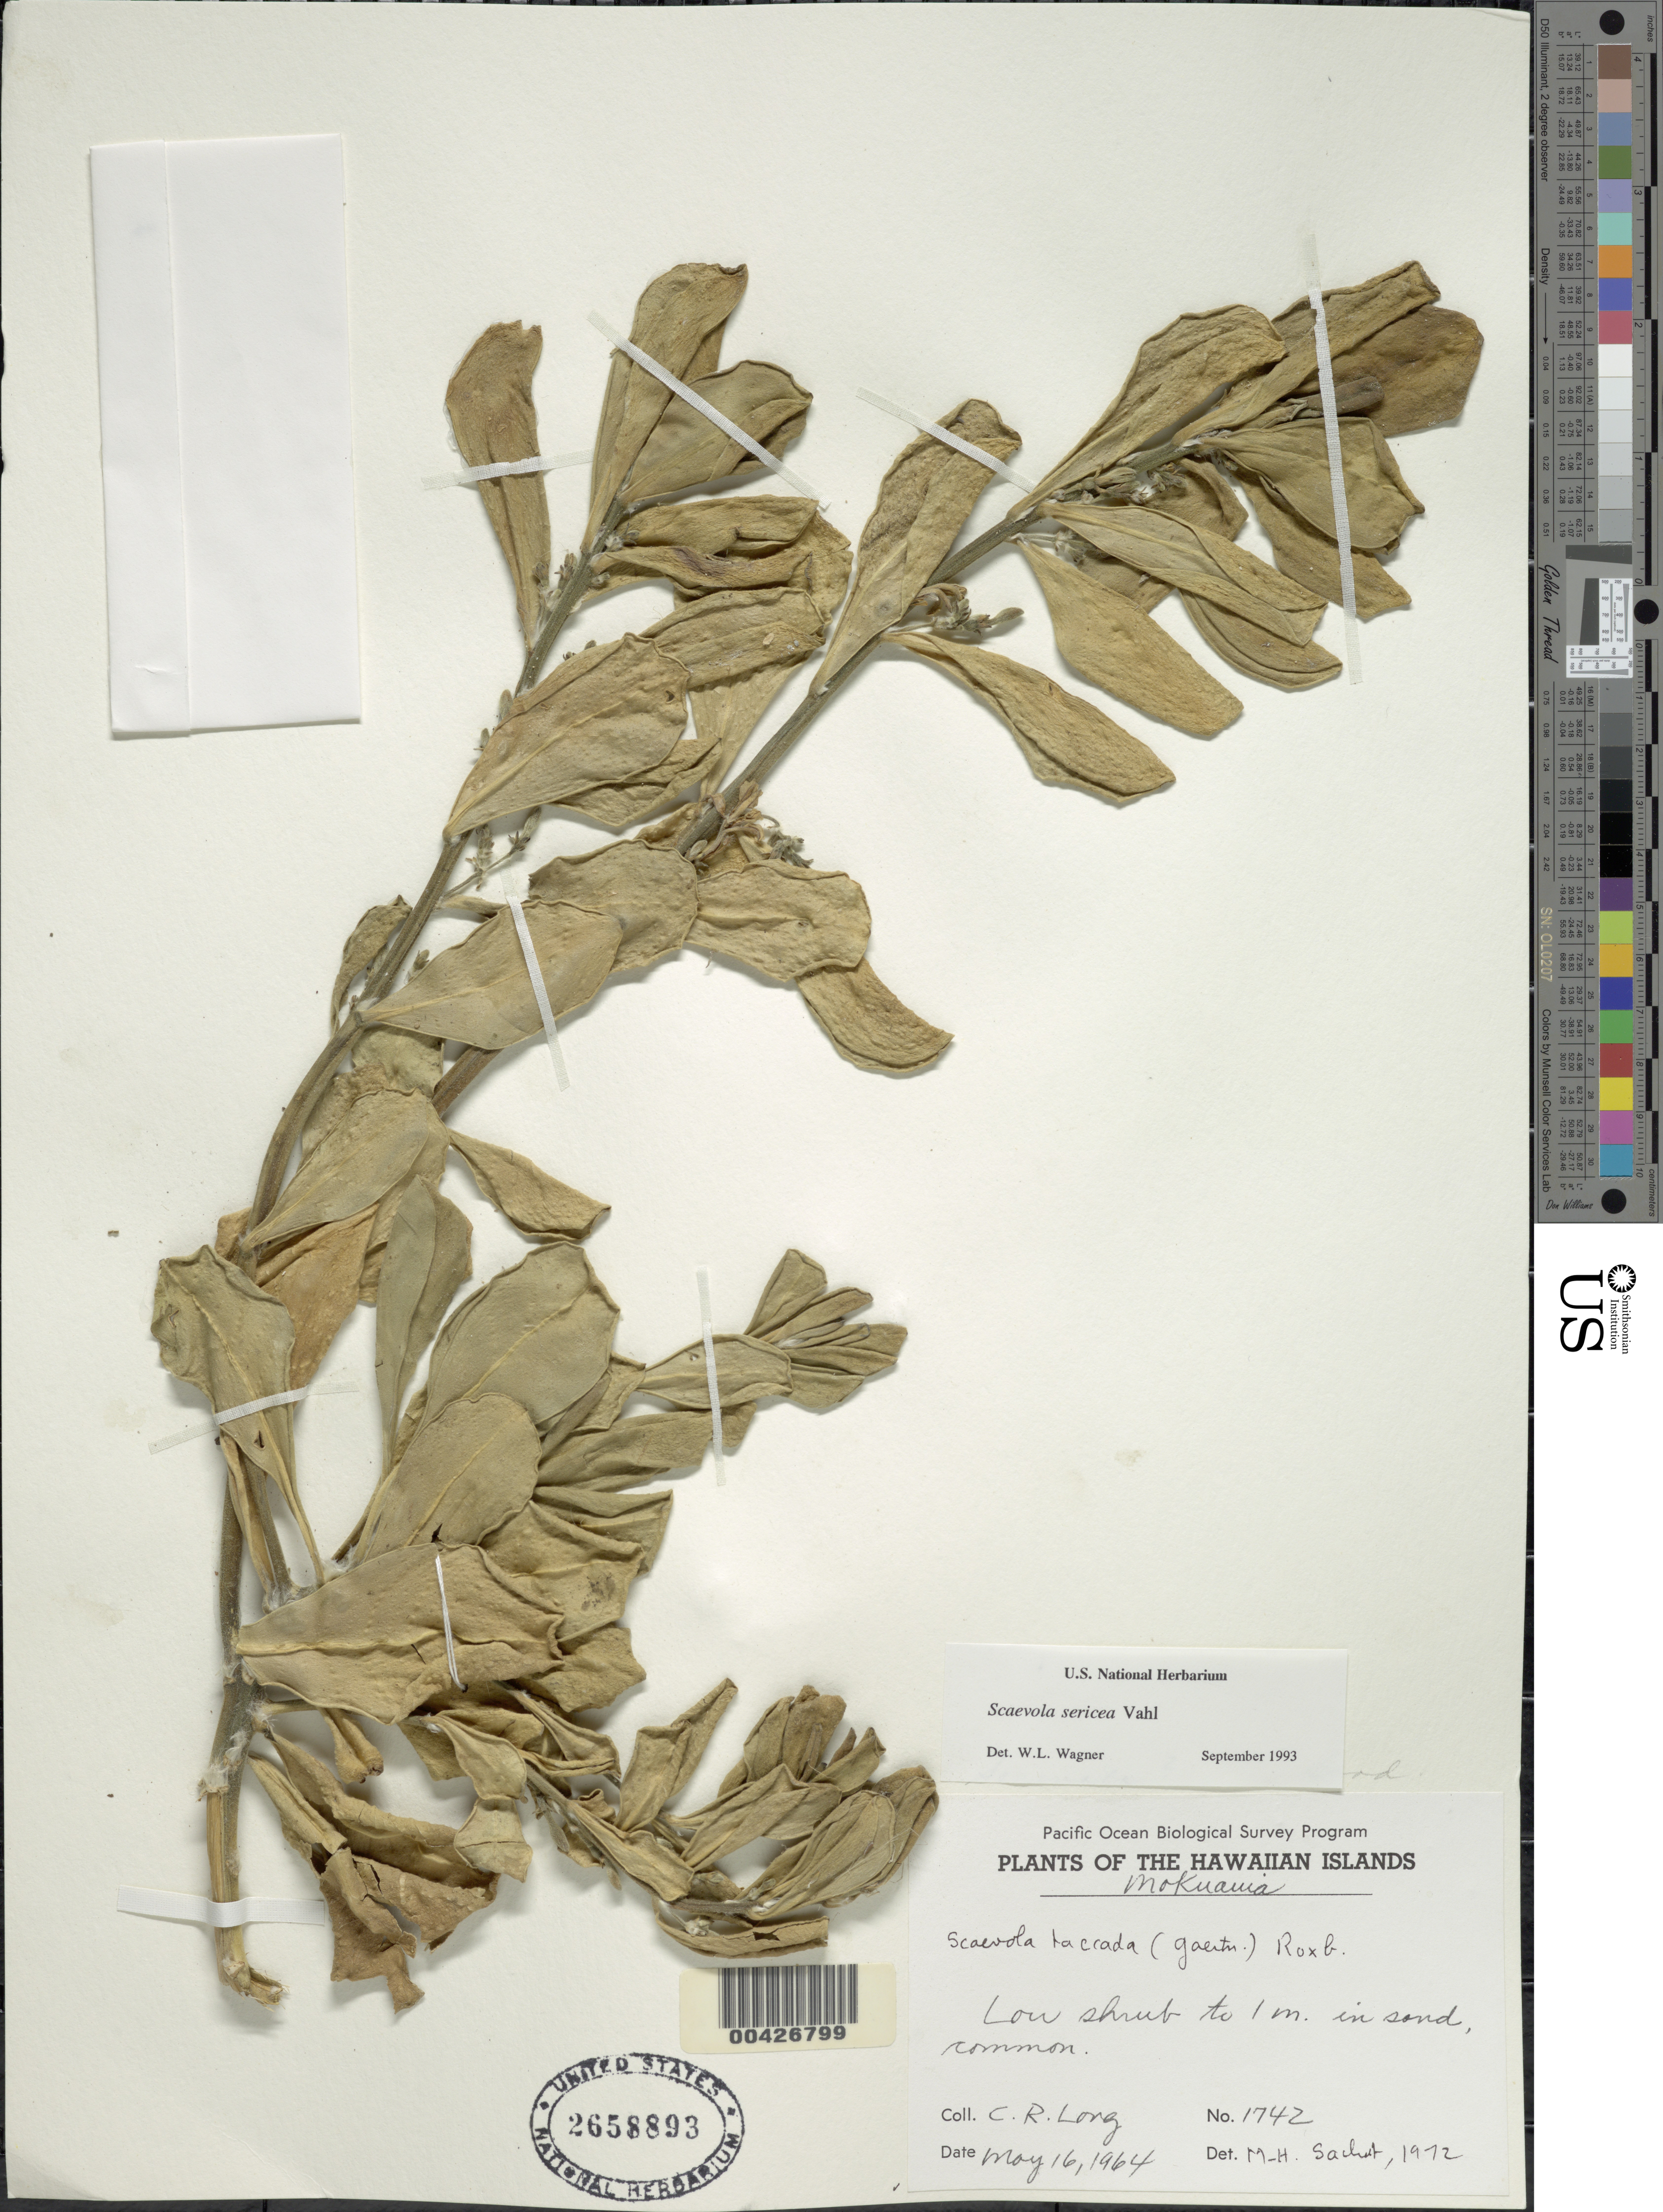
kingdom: Plantae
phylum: Tracheophyta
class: Magnoliopsida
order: Asterales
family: Goodeniaceae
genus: Scaevola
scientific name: Scaevola taccada var. taccada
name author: (Gaertn.) Roxb.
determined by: Wagner, W. L., (BOT), Smithsonian Institution - National Museum of Natural History (UNITED STATES)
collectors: C. Long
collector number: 1742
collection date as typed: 16 May 1964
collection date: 1964-05-16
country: United States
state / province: Hawaii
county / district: Kauai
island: Kaua'i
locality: Mokuauia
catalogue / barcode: US 2658893